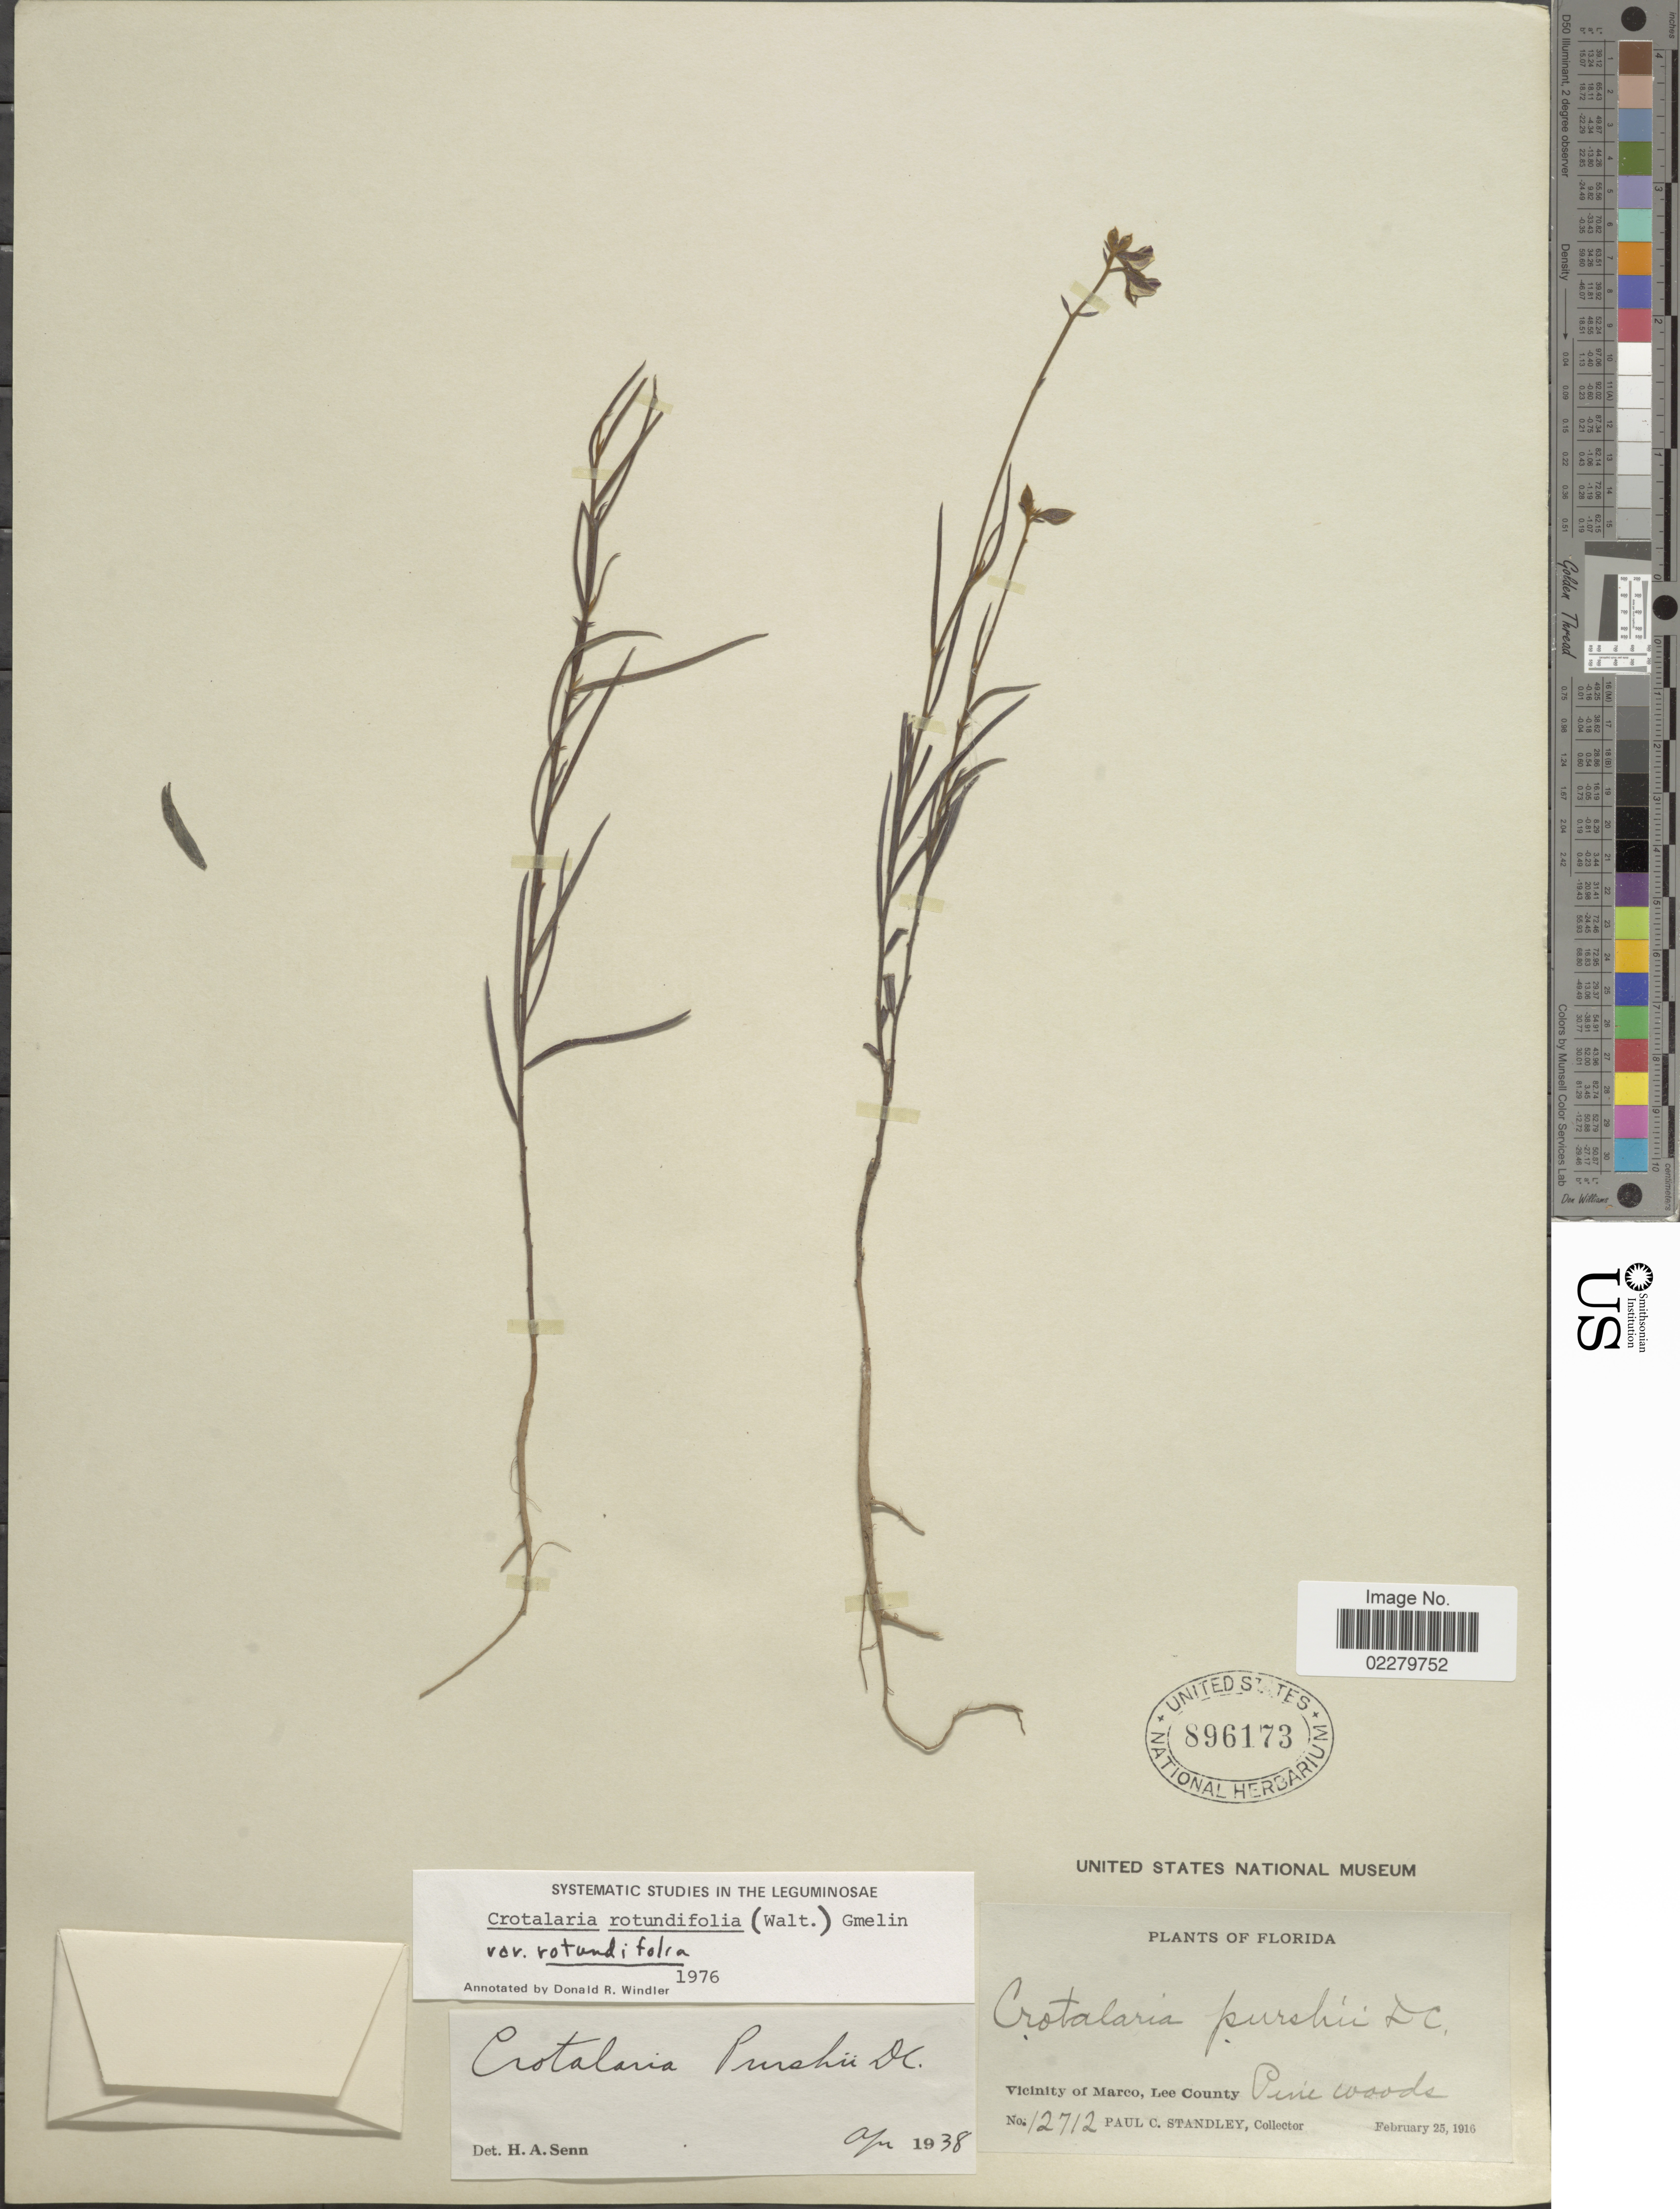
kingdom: Plantae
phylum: Tracheophyta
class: Magnoliopsida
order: Fabales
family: Fabaceae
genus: Crotalaria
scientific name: Crotalaria rotundifolia var. rotundifolia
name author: (Walter) J.F. Gmel.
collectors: P. C. Standley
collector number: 12712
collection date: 1916-02-25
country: United States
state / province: Florida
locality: Vicinity of Marco, Lee County. Pine woods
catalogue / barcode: US 896173